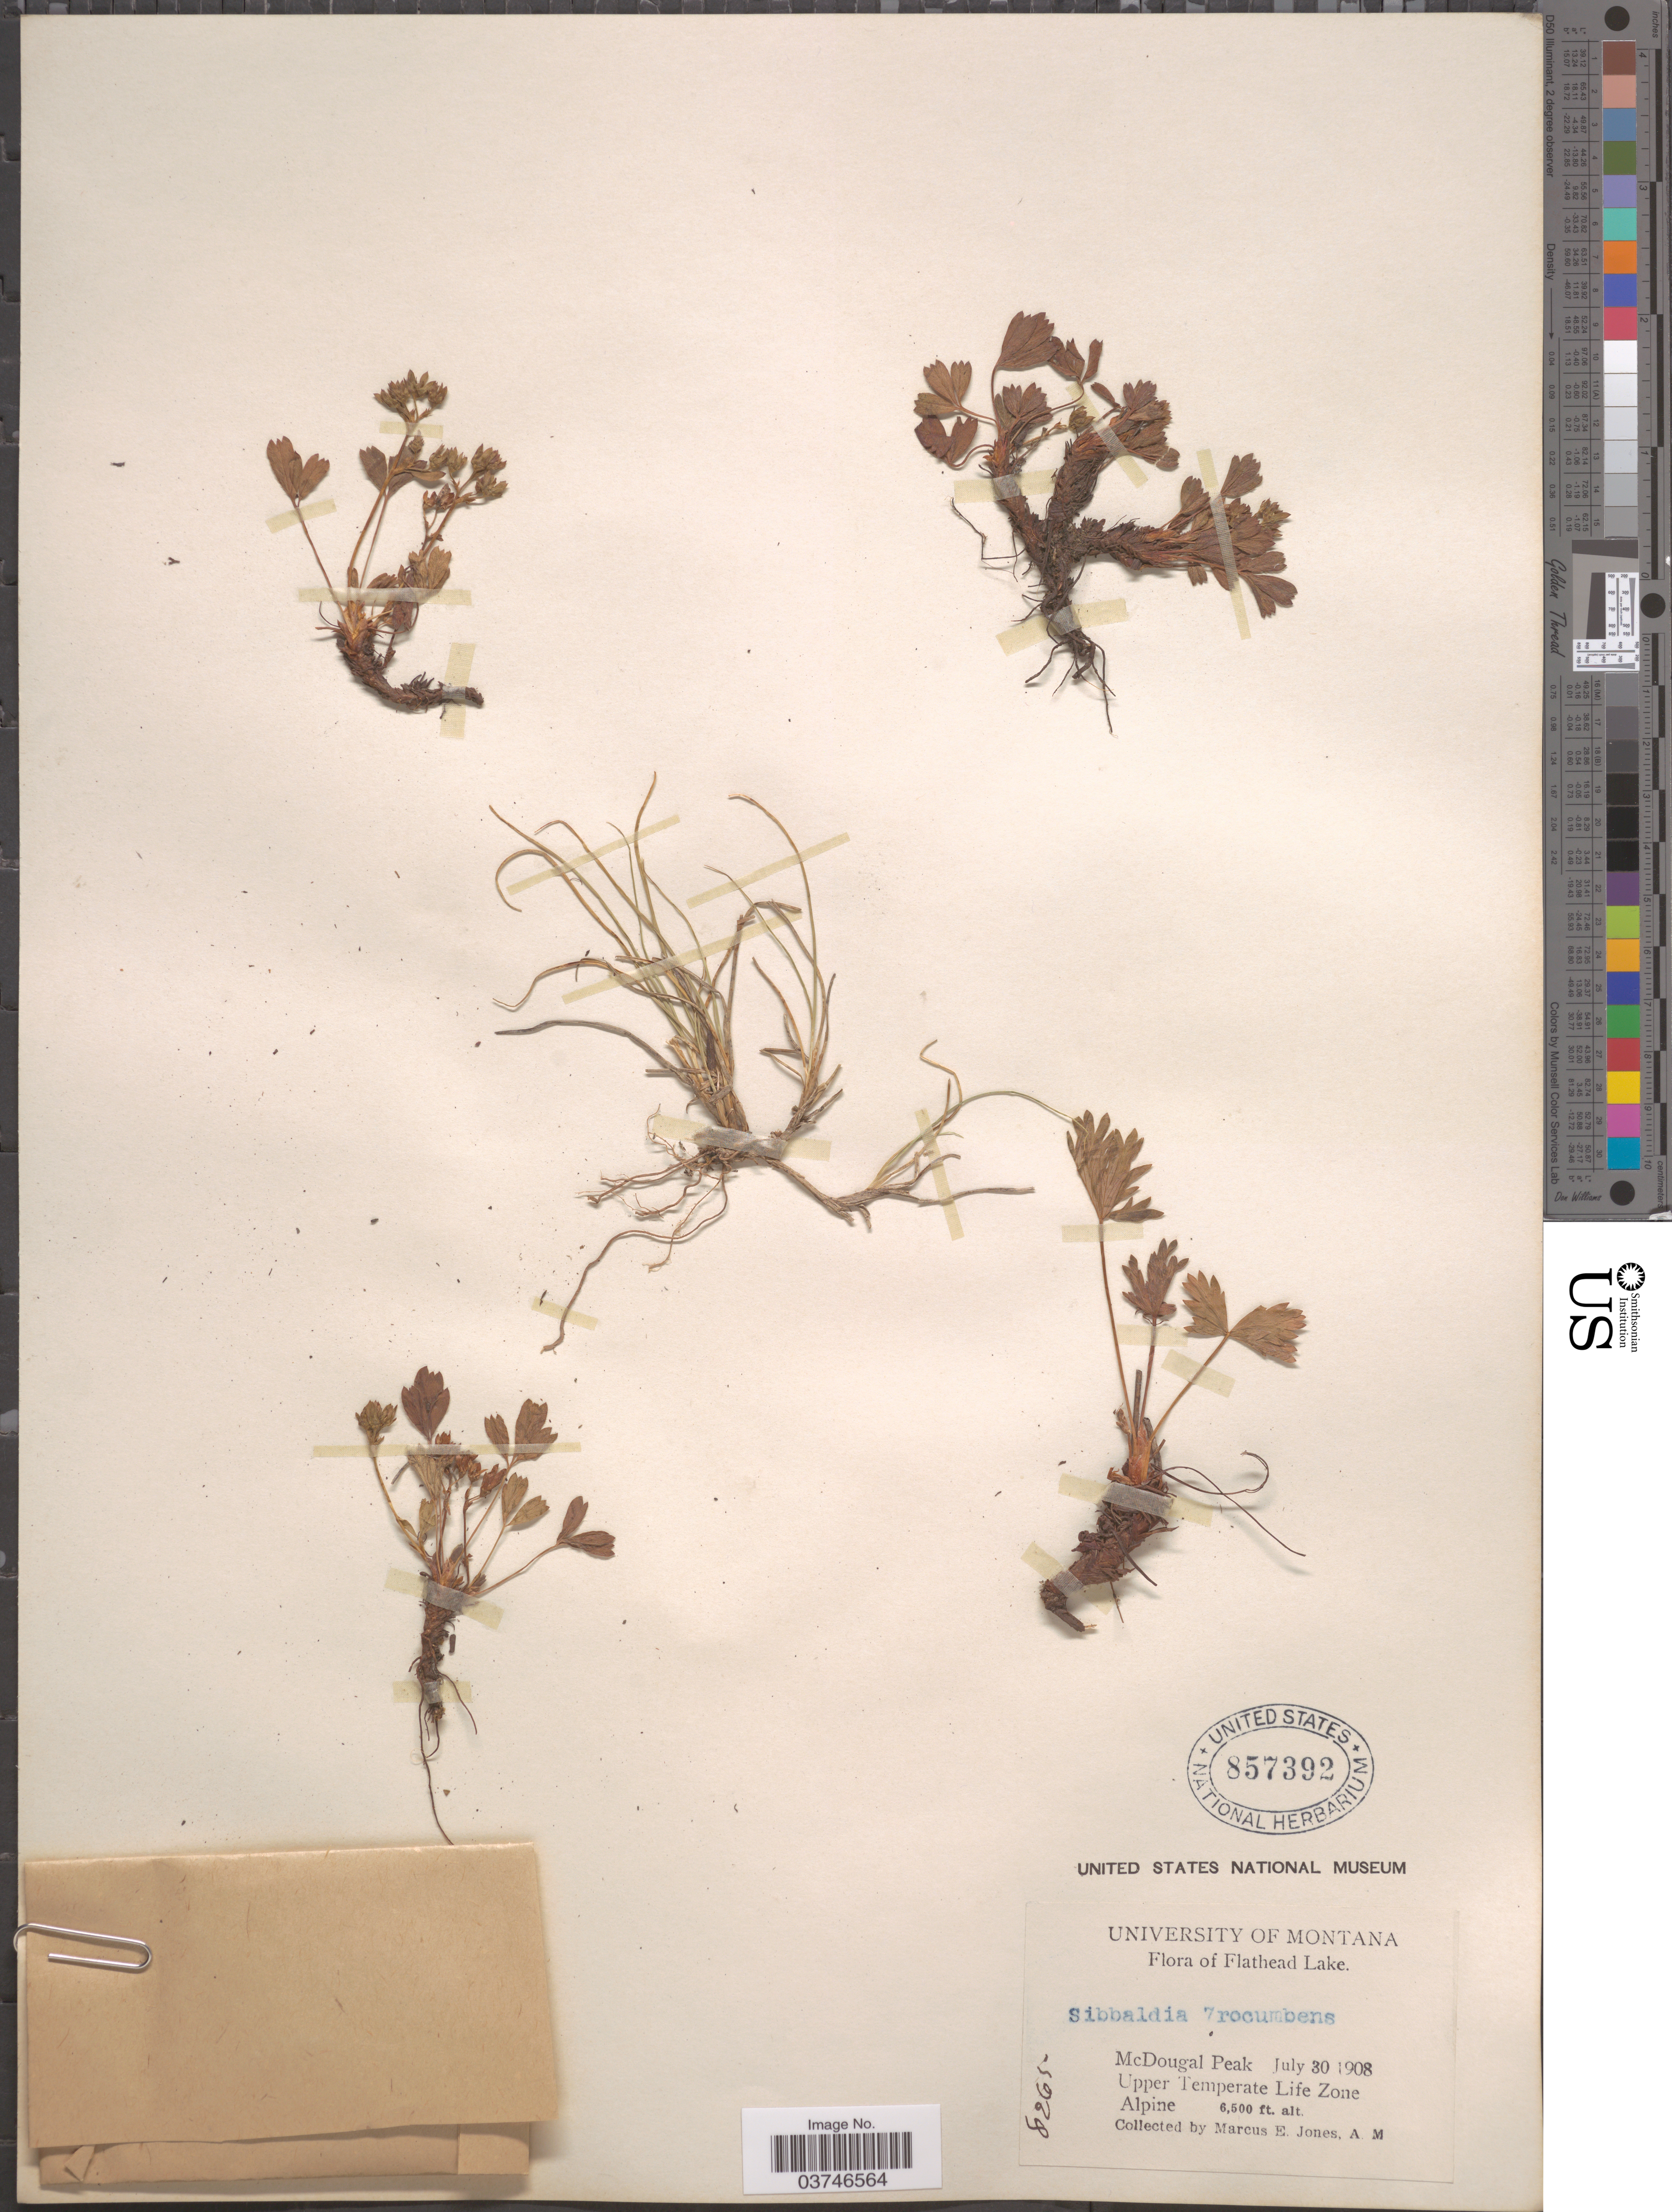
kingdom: Plantae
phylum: Tracheophyta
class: Magnoliopsida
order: Rosales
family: Rosaceae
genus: Sibbaldia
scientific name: Sibbaldia procumbens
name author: L.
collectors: M. E. Jones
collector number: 8265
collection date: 1908-07-30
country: United States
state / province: Montana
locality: Flathead Lake. McDougal Peak. Upper Temperate Life Zone.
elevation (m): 1981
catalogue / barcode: US 857392